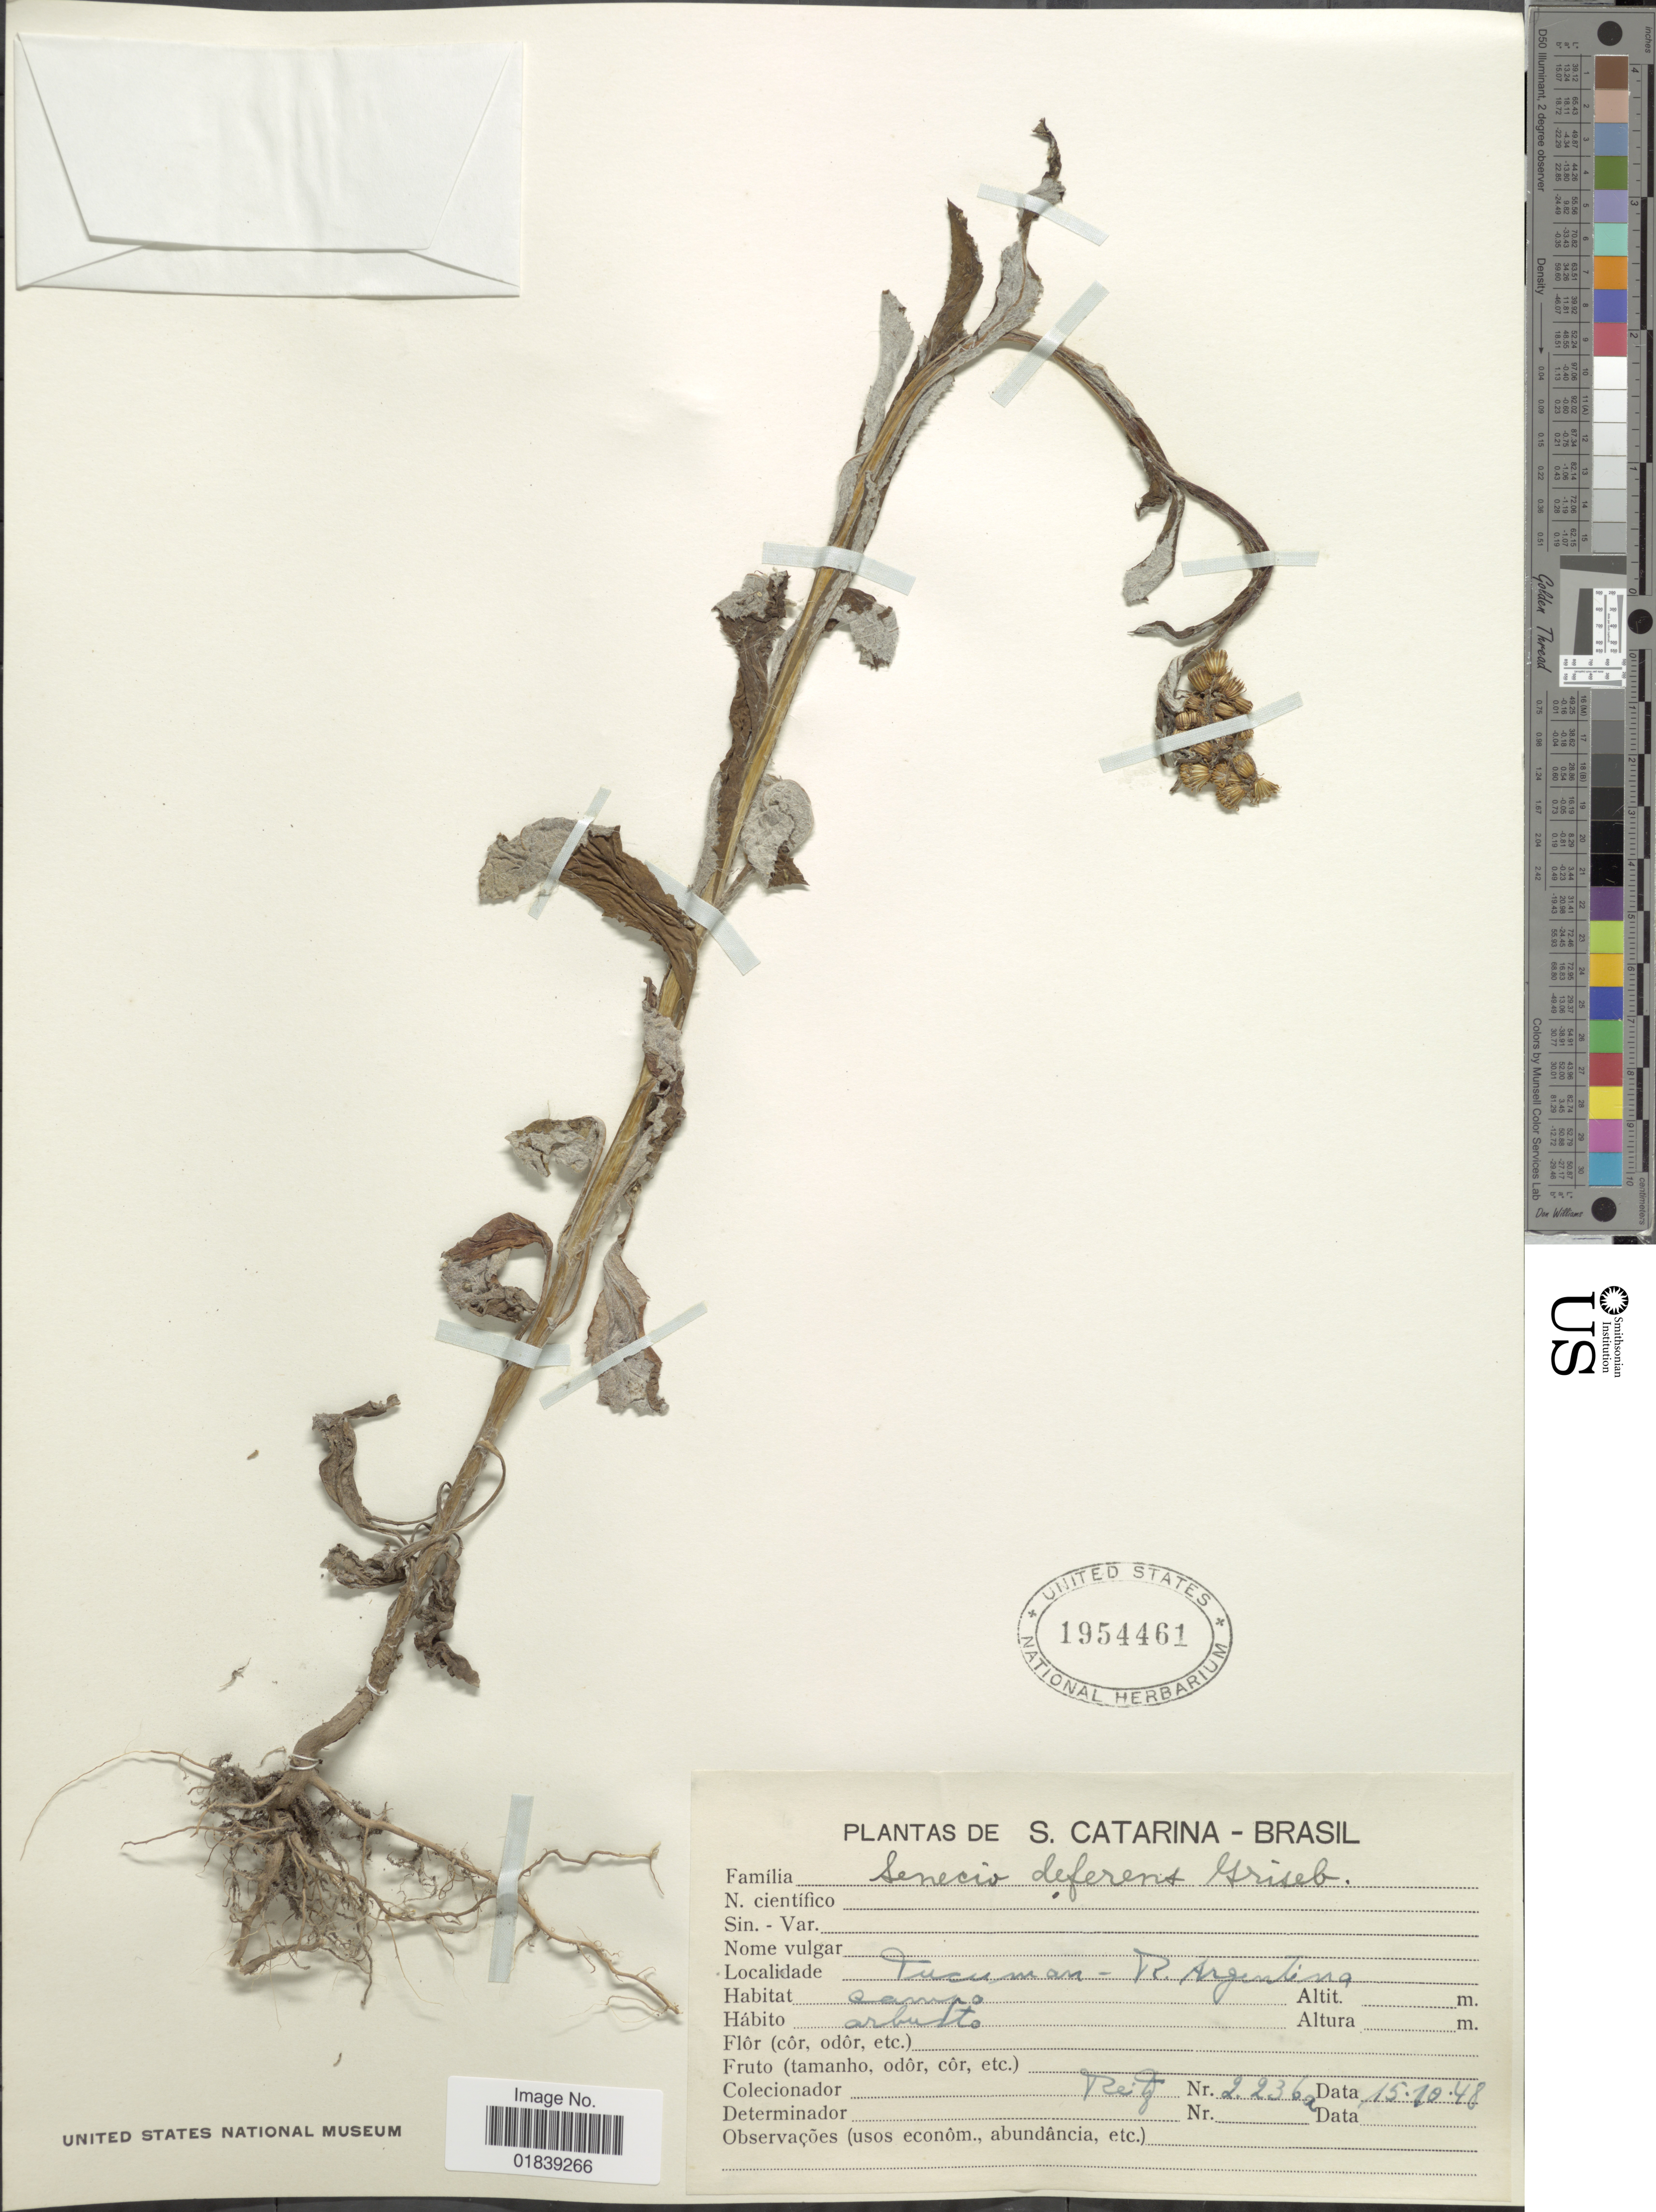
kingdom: Plantae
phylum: Tracheophyta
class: Magnoliopsida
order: Asterales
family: Asteraceae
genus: Senecio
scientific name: Senecio deferens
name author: Griseb.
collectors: R. Reitz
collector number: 2236a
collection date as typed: Transcribed d/m/y: 15/10/48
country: Argentina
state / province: Tucuman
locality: R. Argentina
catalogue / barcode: US 1954461